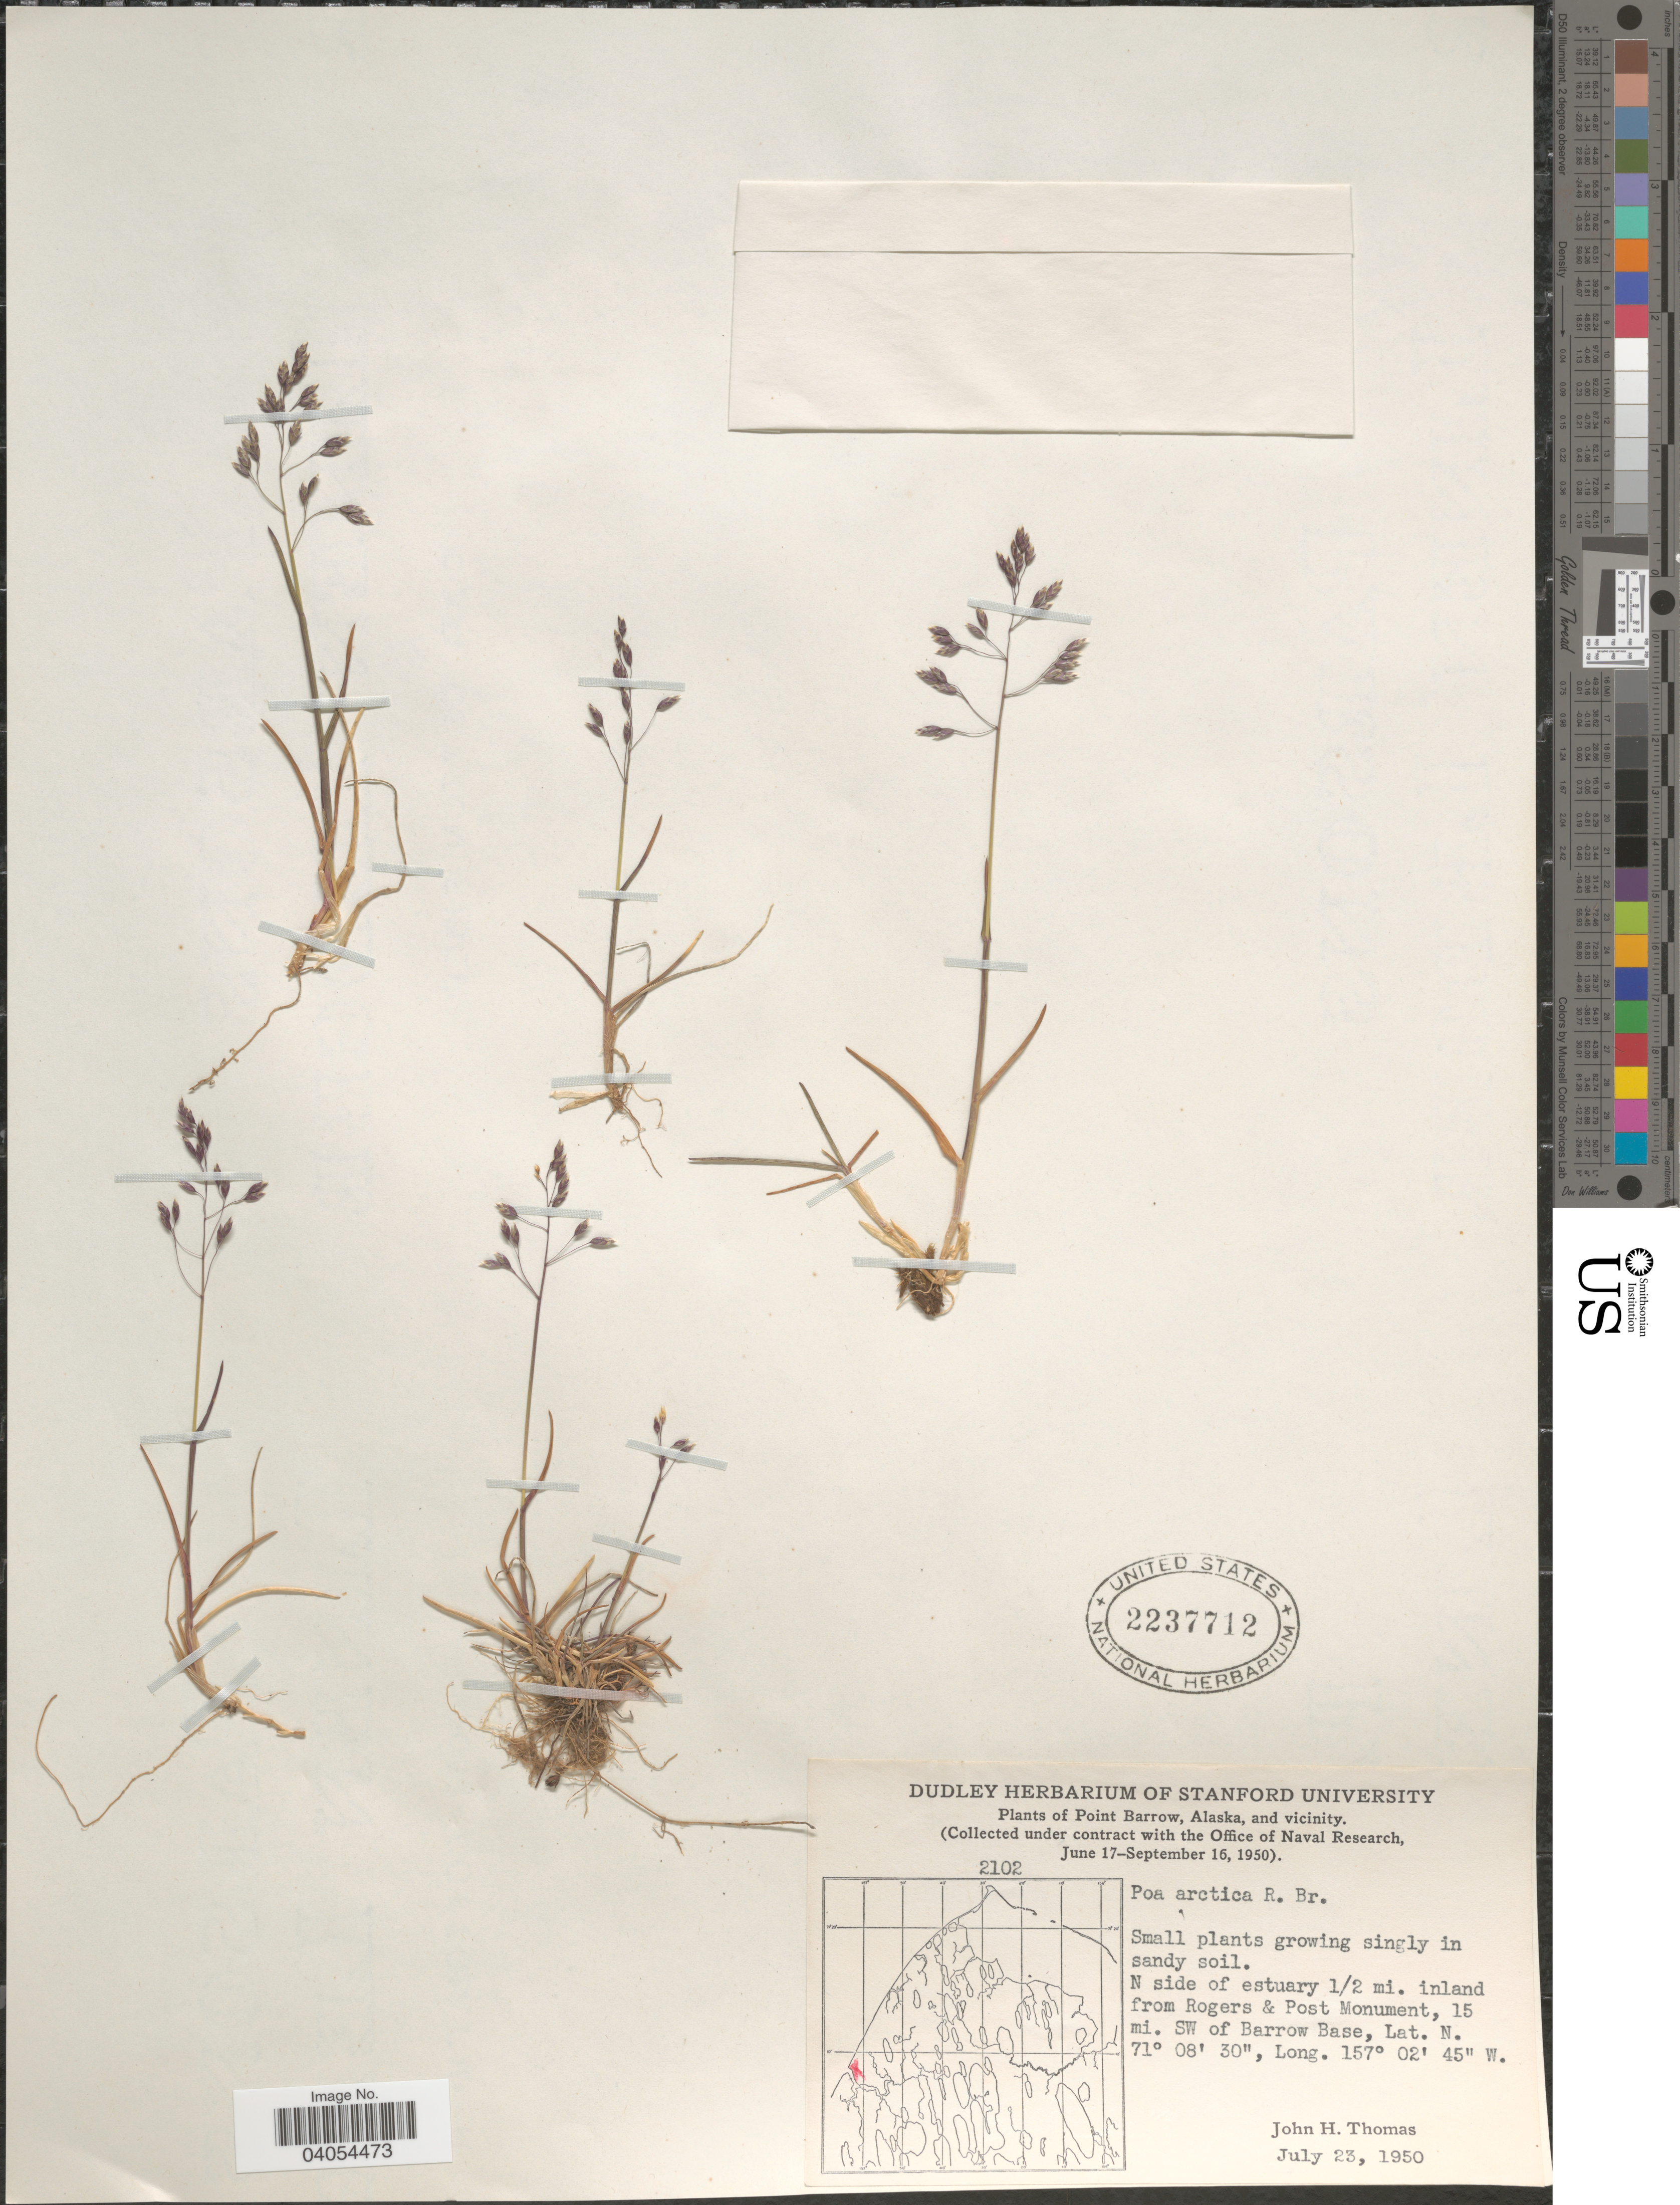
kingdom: Plantae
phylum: Tracheophyta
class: Liliopsida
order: Poales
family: Poaceae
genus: Poa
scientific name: Poa arctica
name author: R. Br.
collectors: J. H. Thomas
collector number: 2102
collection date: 1950-07-23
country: United States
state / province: Alaska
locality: Point Barrow and vicinity. N side of estuary 1/2 mi. inland from Rogers & Post Monument, 15 mi. SW of Barrow Base.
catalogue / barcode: US 2237712